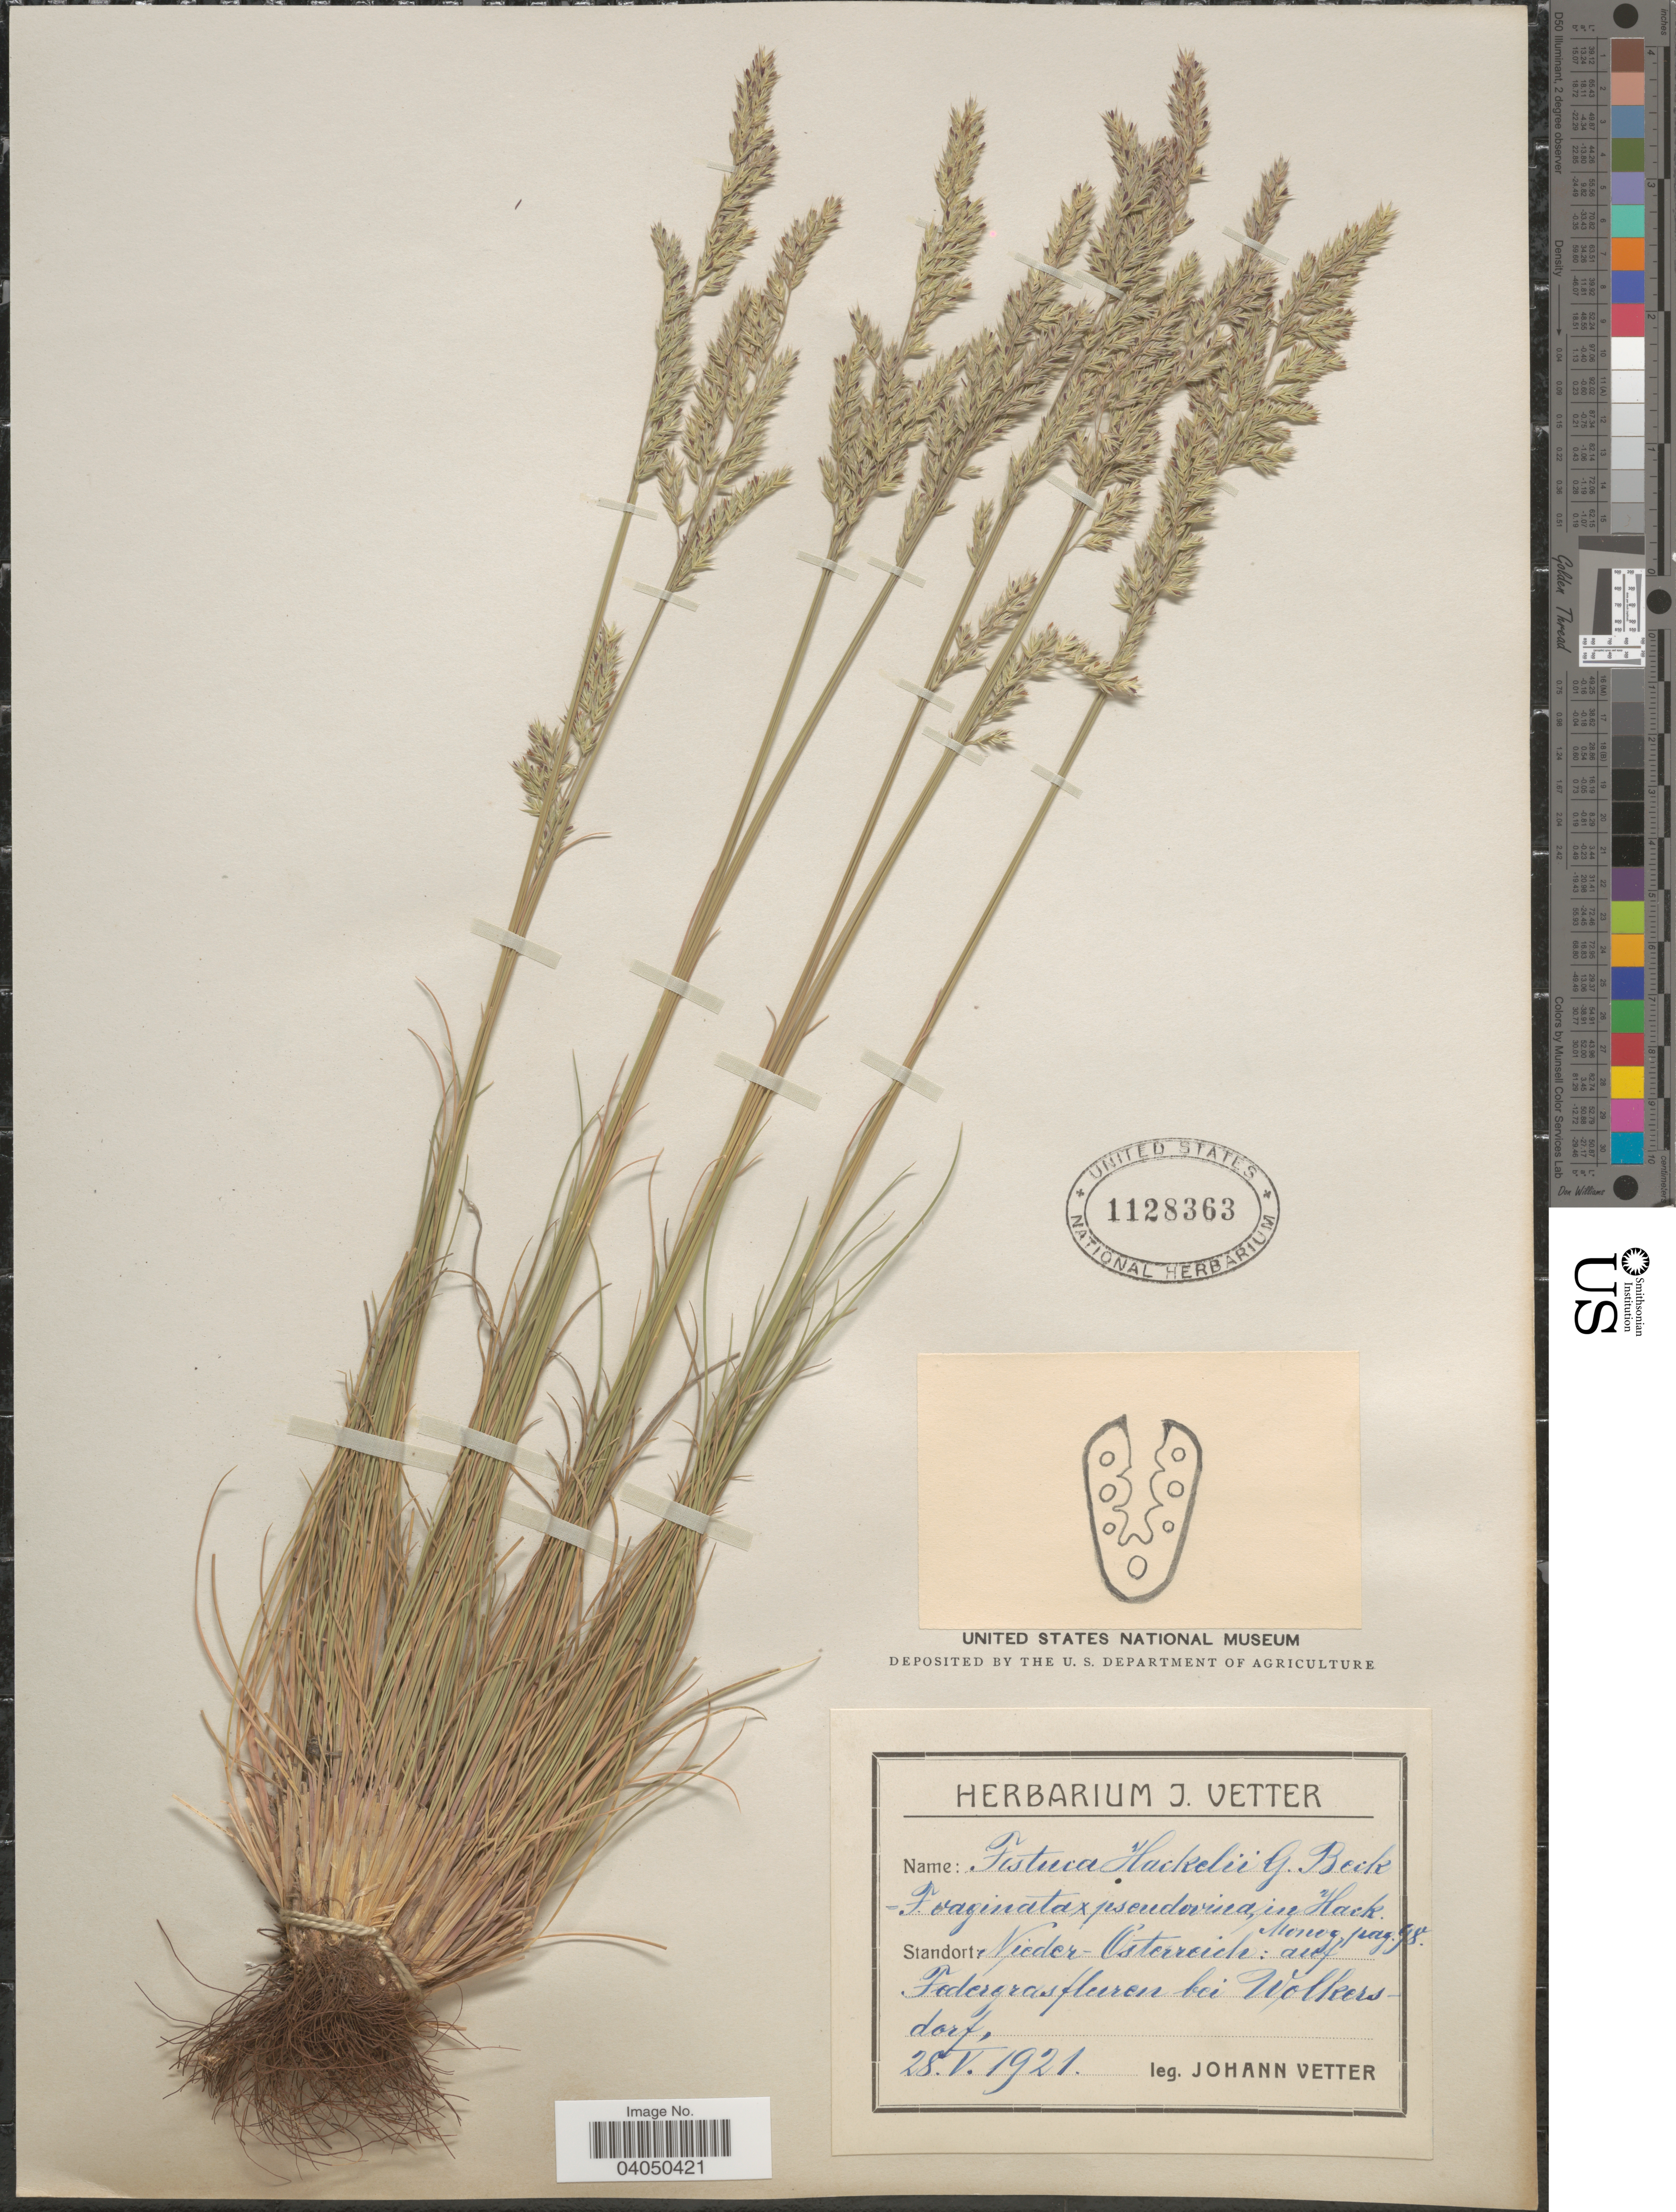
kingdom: Plantae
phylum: Tracheophyta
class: Liliopsida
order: Poales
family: Poaceae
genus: Festuca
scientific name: Festuca x hackelii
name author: K. Richt.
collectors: J. Vetter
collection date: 1921-05-28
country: Austria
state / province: Niederosterreich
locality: Nieder-Osterreich: auf Federgrasfluren bei Wolkersdorf.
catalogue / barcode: US 1128363